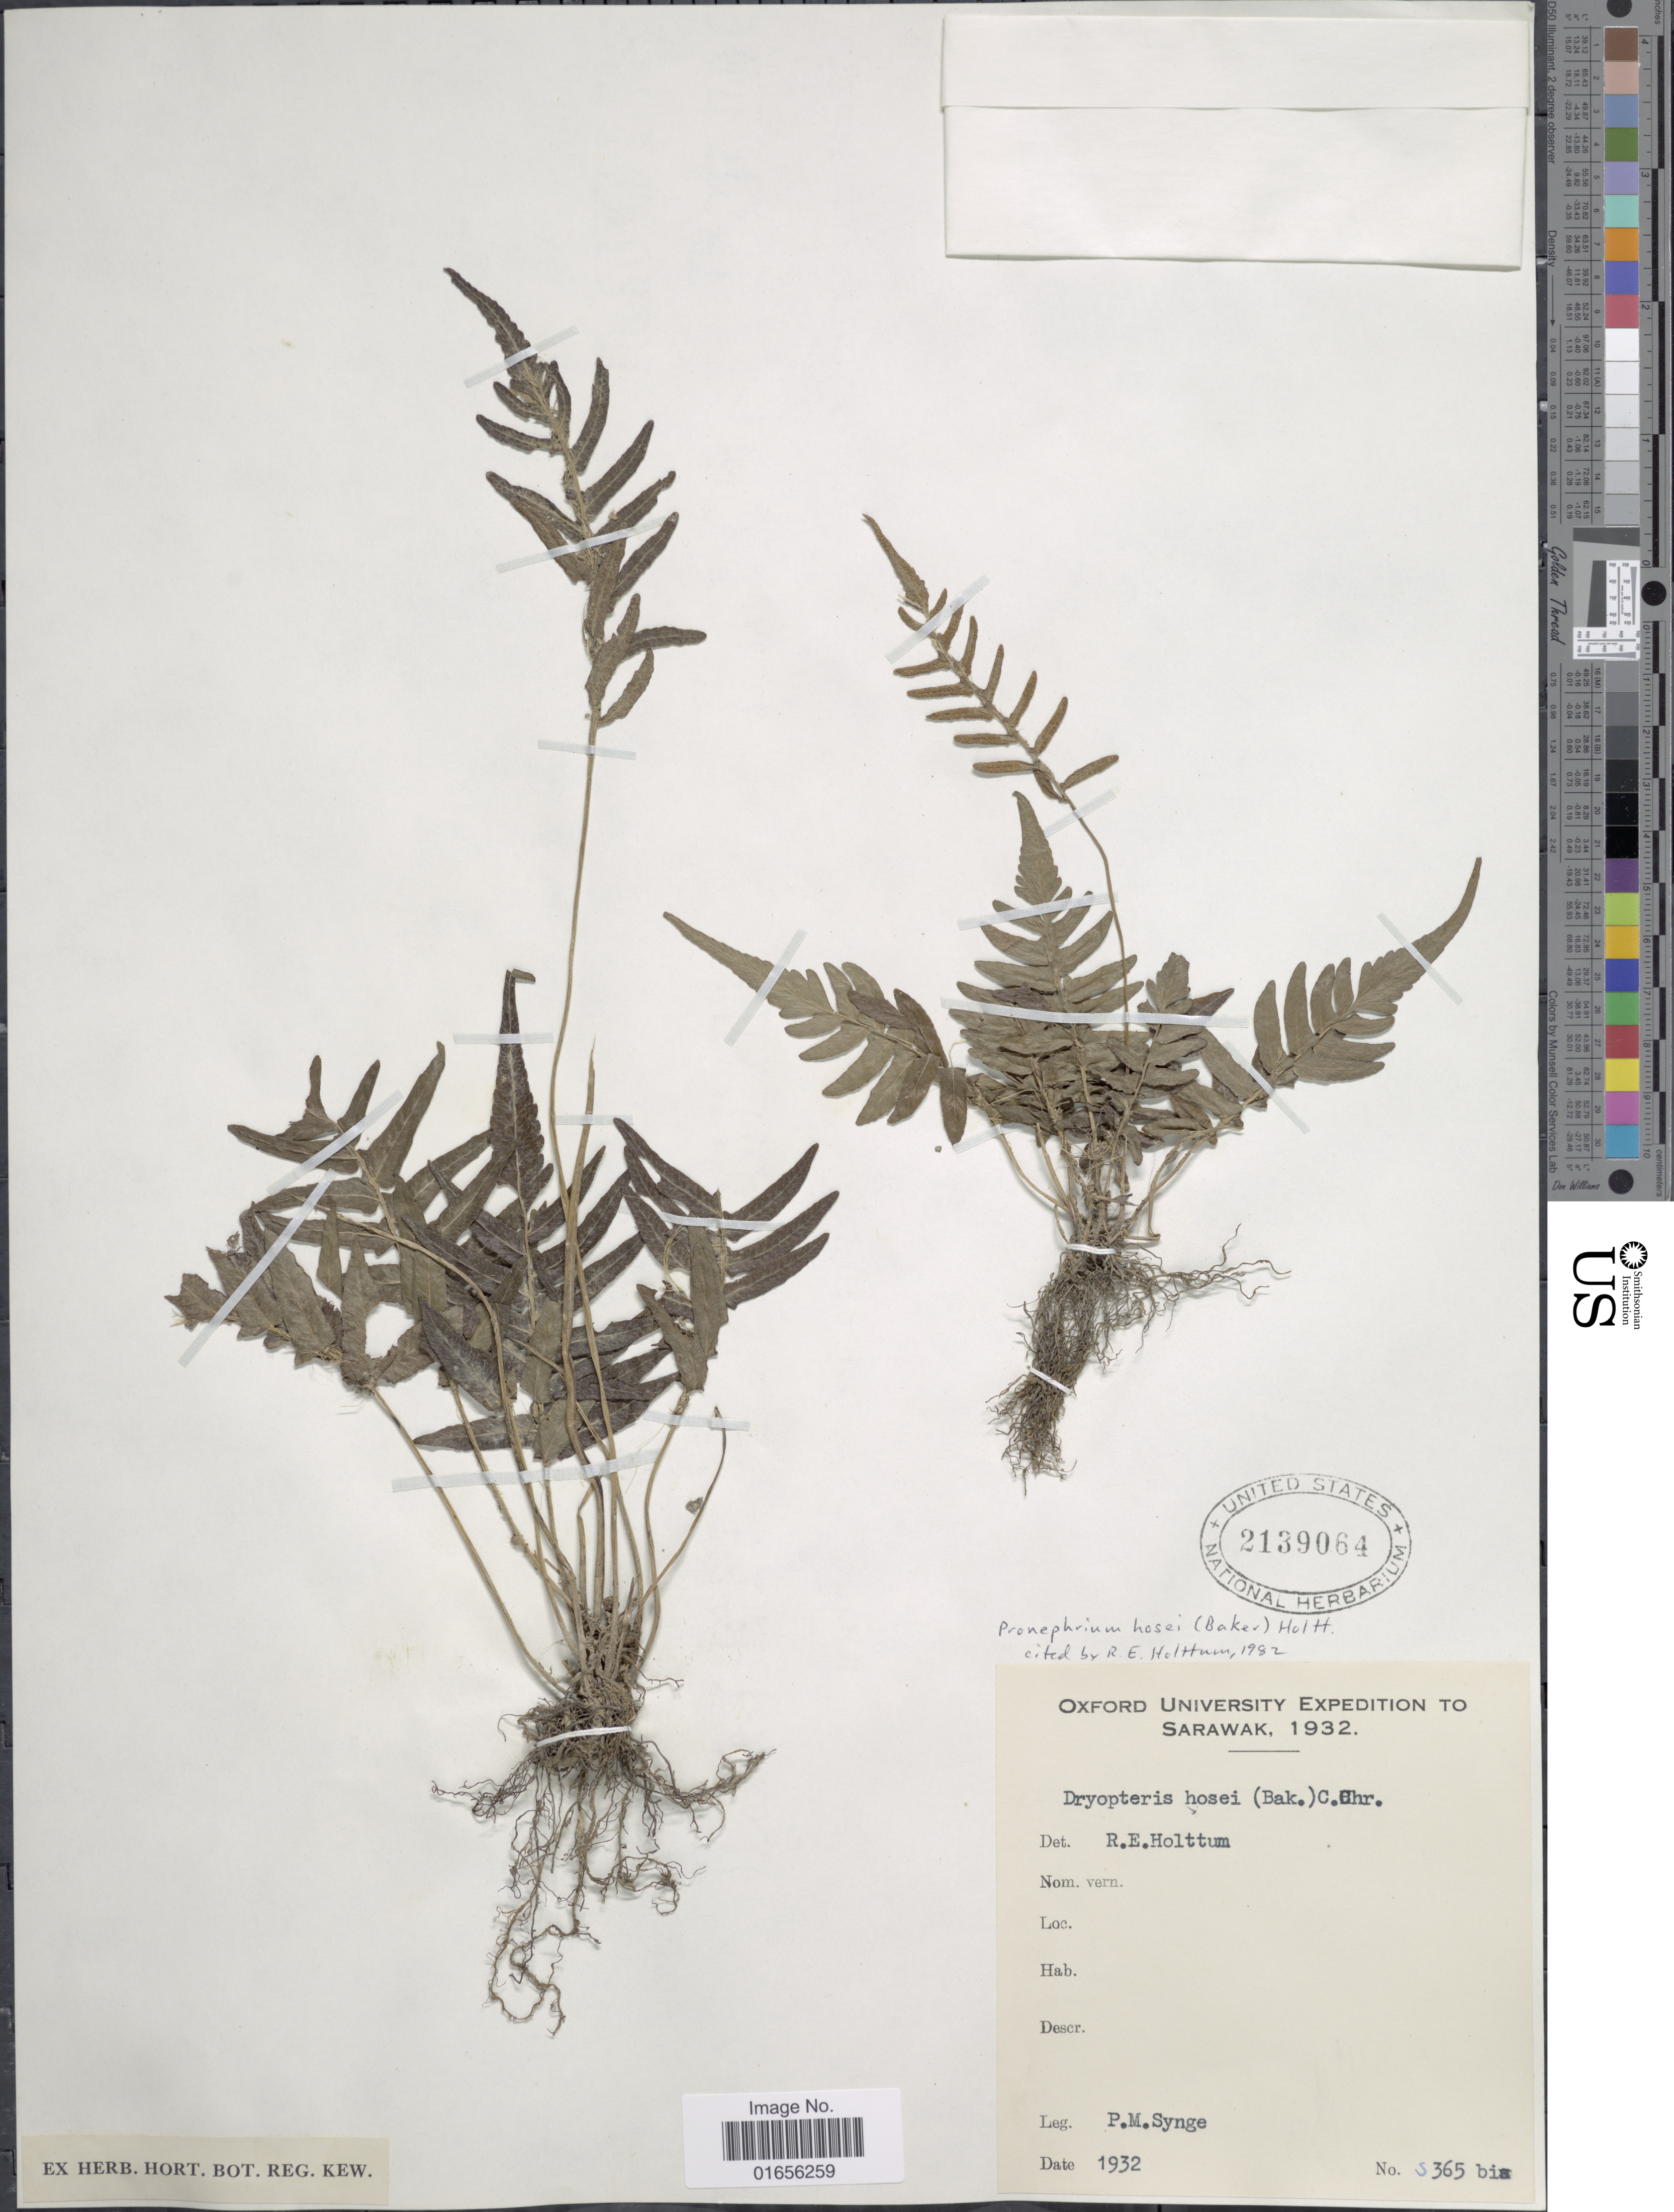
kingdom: Plantae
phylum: Tracheophyta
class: Polypodiopsida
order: Polypodiales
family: Thelypteridaceae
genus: Pronephrium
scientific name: Pronephrium hosei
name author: (Baker) Holttum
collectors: P. Synge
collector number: S 365 bis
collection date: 1932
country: Malaysia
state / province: Sarawak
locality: Sarawak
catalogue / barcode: US 2139064